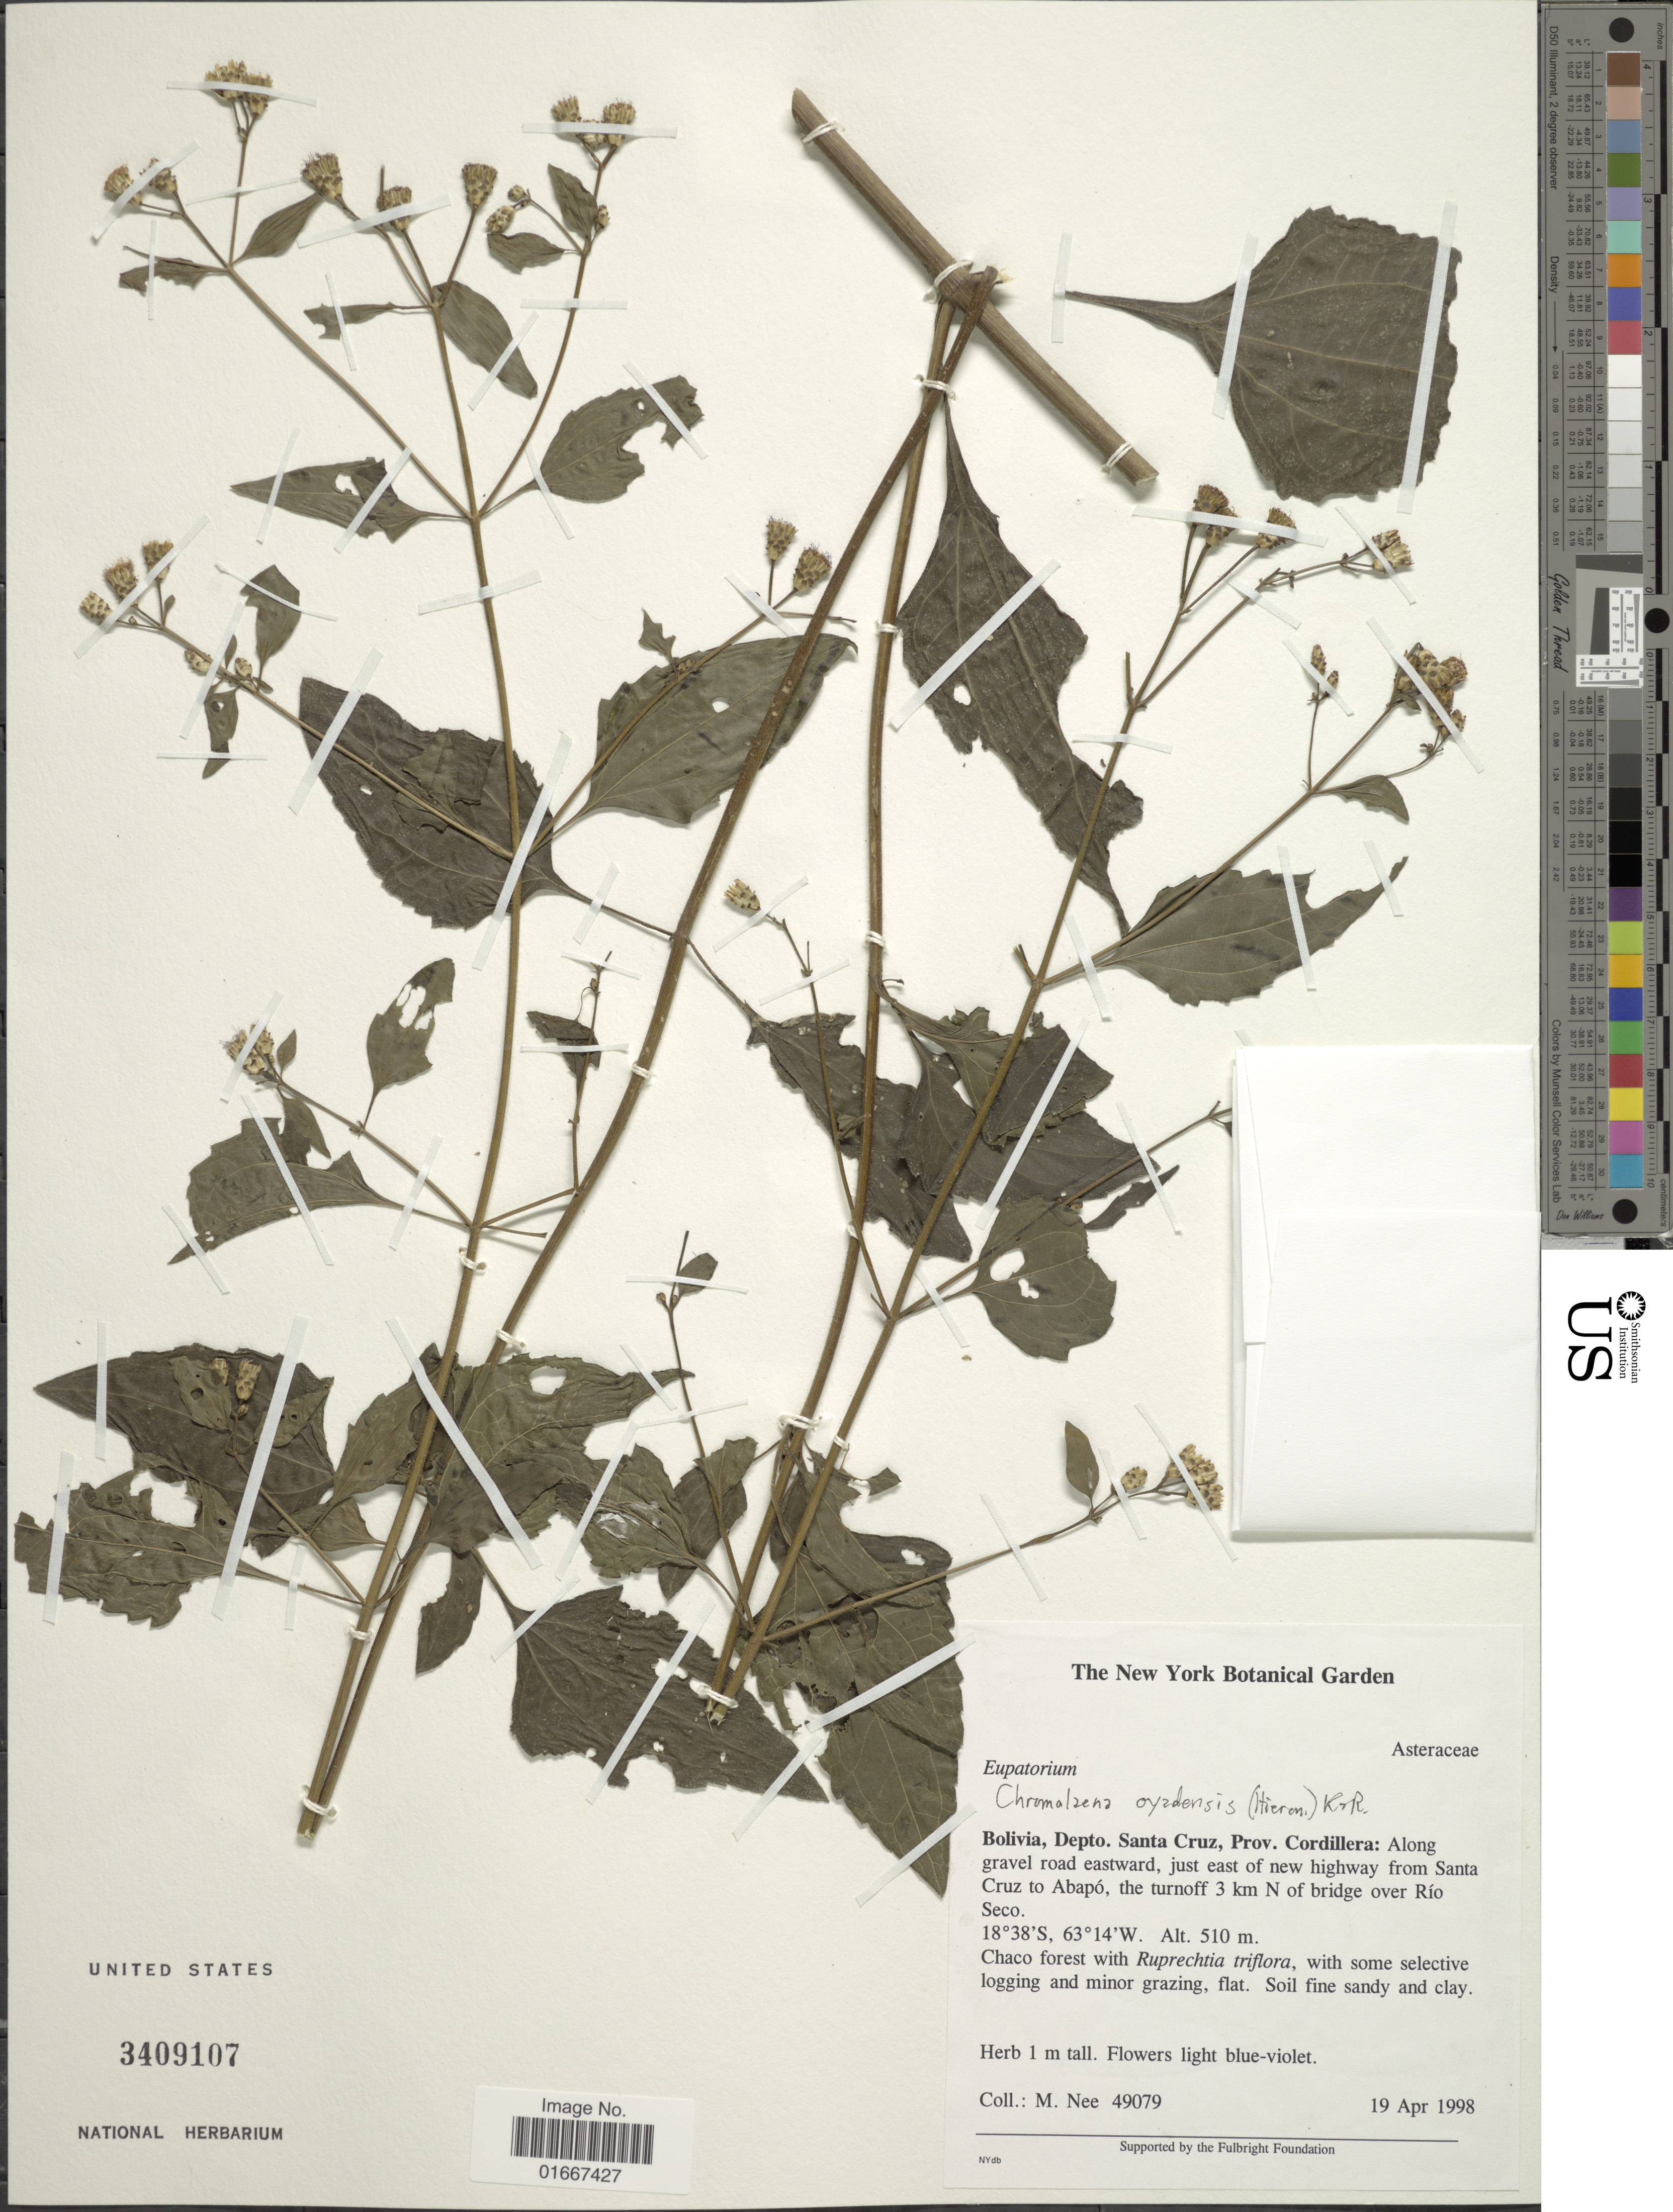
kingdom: Plantae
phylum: Tracheophyta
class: Magnoliopsida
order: Asterales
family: Asteraceae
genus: Chromolaena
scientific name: Chromolaena oyadensis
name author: (Hieron.) R.M. King & H. Rob.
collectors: M. Nee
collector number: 49079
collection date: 1998-04-19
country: Bolivia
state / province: Santa Cruz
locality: Prov. Cordillera: Along gravel road eastward, just east of new highway from Santa Cruz to Abapo, the turnoff 3 km N of bridge over Rio Seco.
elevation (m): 510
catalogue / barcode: US 3409107